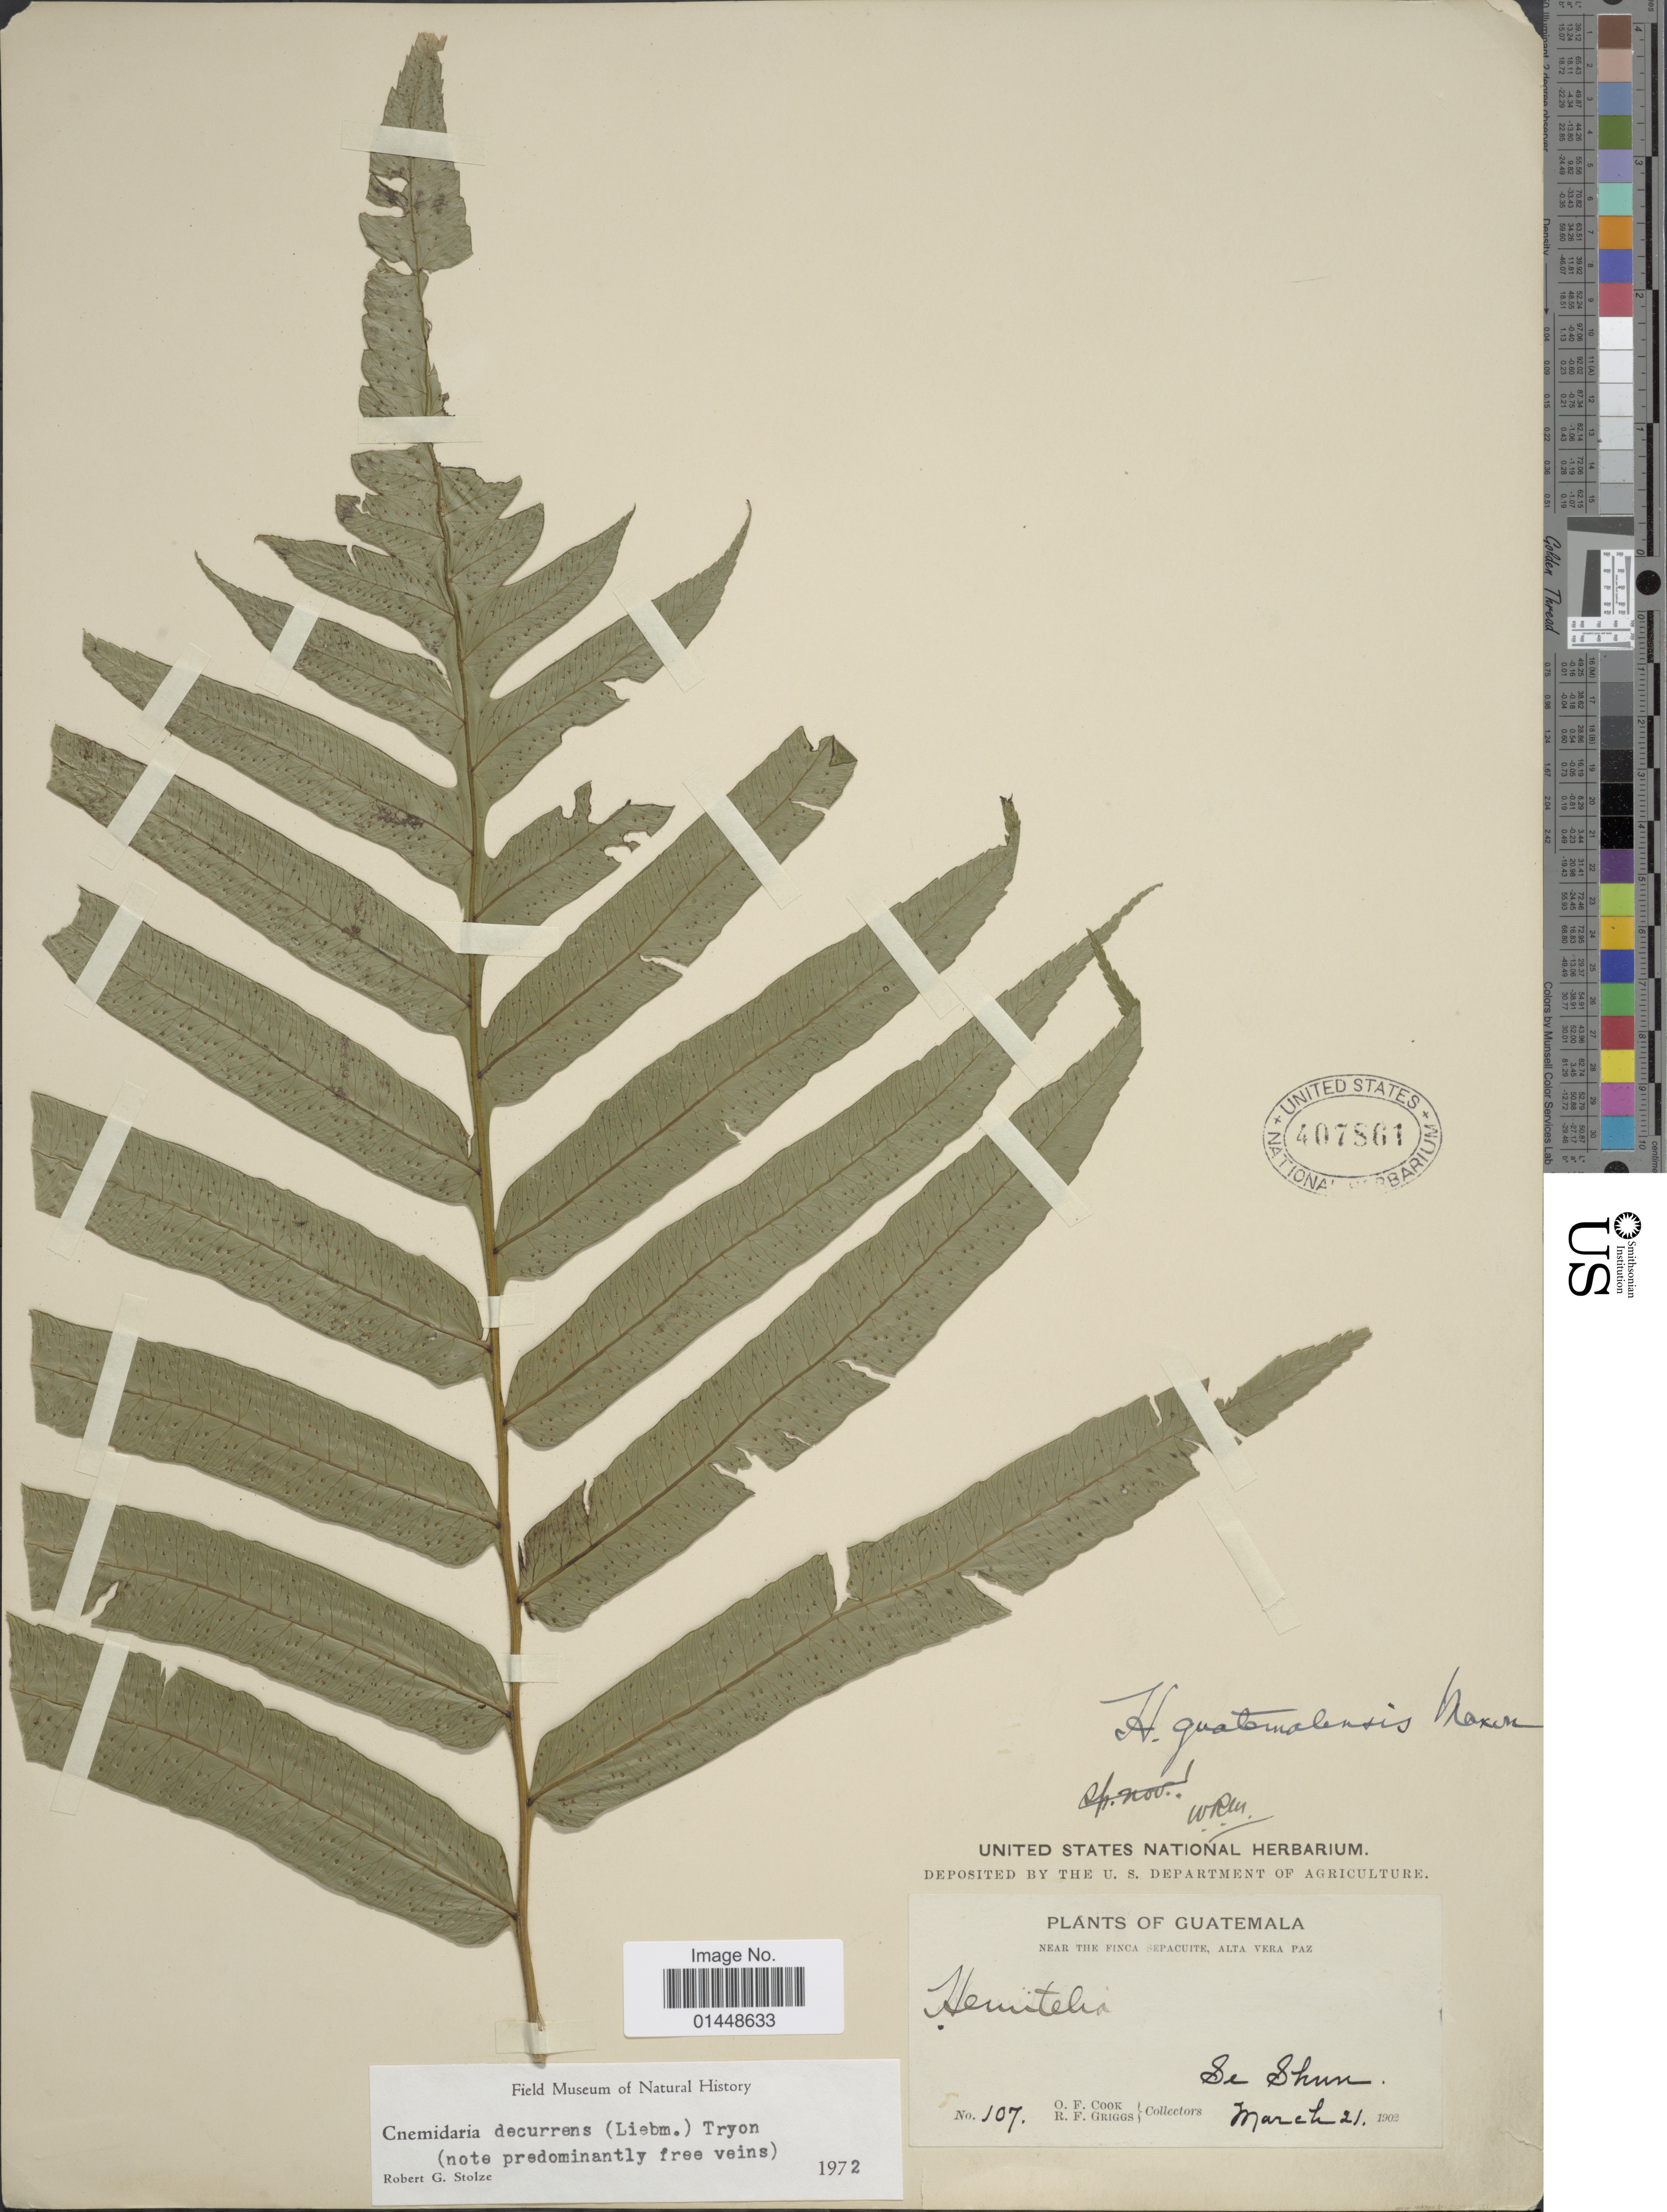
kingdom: Plantae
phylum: Tracheophyta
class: Polypodiopsida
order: Cyatheales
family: Cyatheaceae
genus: Cyathea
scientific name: Cyathea decurrens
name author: (Hook.) Copel.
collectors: O. F. Cook & R. F. Griggs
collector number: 107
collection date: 1902-03-21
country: Guatemala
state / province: Alta Verapaz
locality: Near the Finca Sepacuite, Alta Vera Paz. Se Shun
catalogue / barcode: US 407861